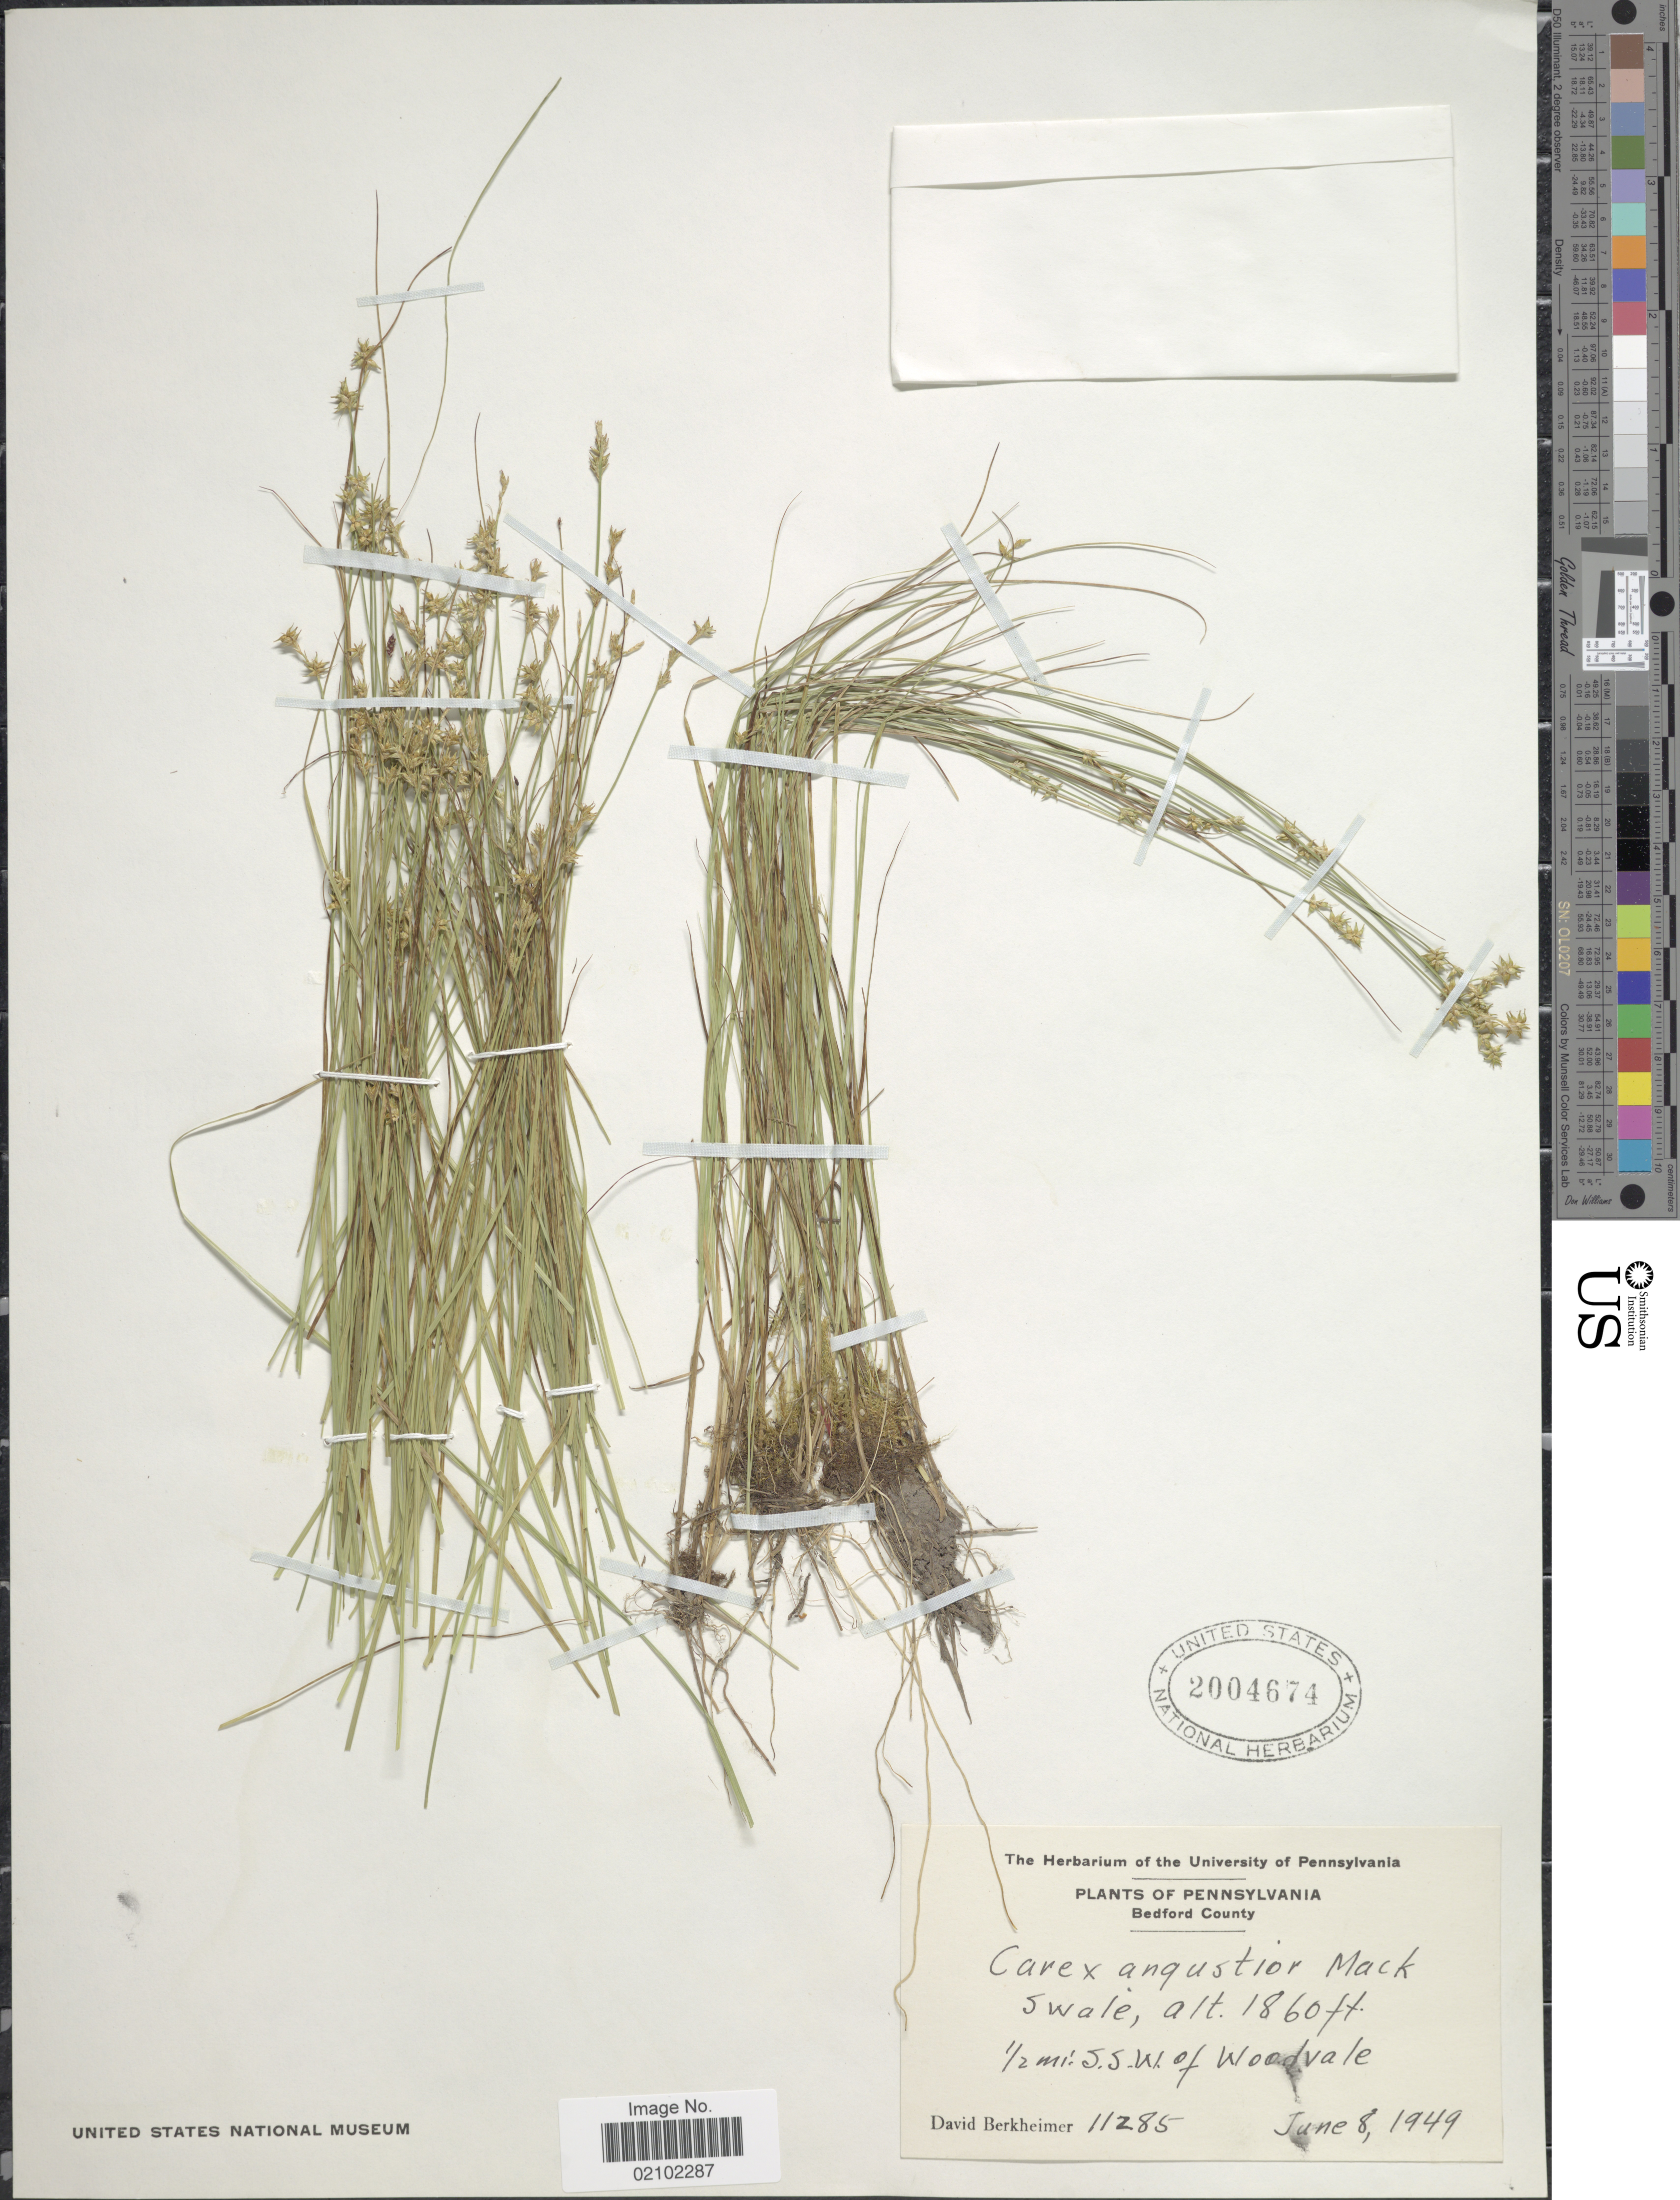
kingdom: Plantae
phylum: Tracheophyta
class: Liliopsida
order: Poales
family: Cyperaceae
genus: Carex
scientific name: Carex echinata subsp. echinata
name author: Murray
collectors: D. Berkheimer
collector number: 11285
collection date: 1949-06-08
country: United States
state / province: Pennsylvania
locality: Bedford County. Swale 1/2 mi. S. S. W. of Woodvale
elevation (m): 567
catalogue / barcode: US 2004674